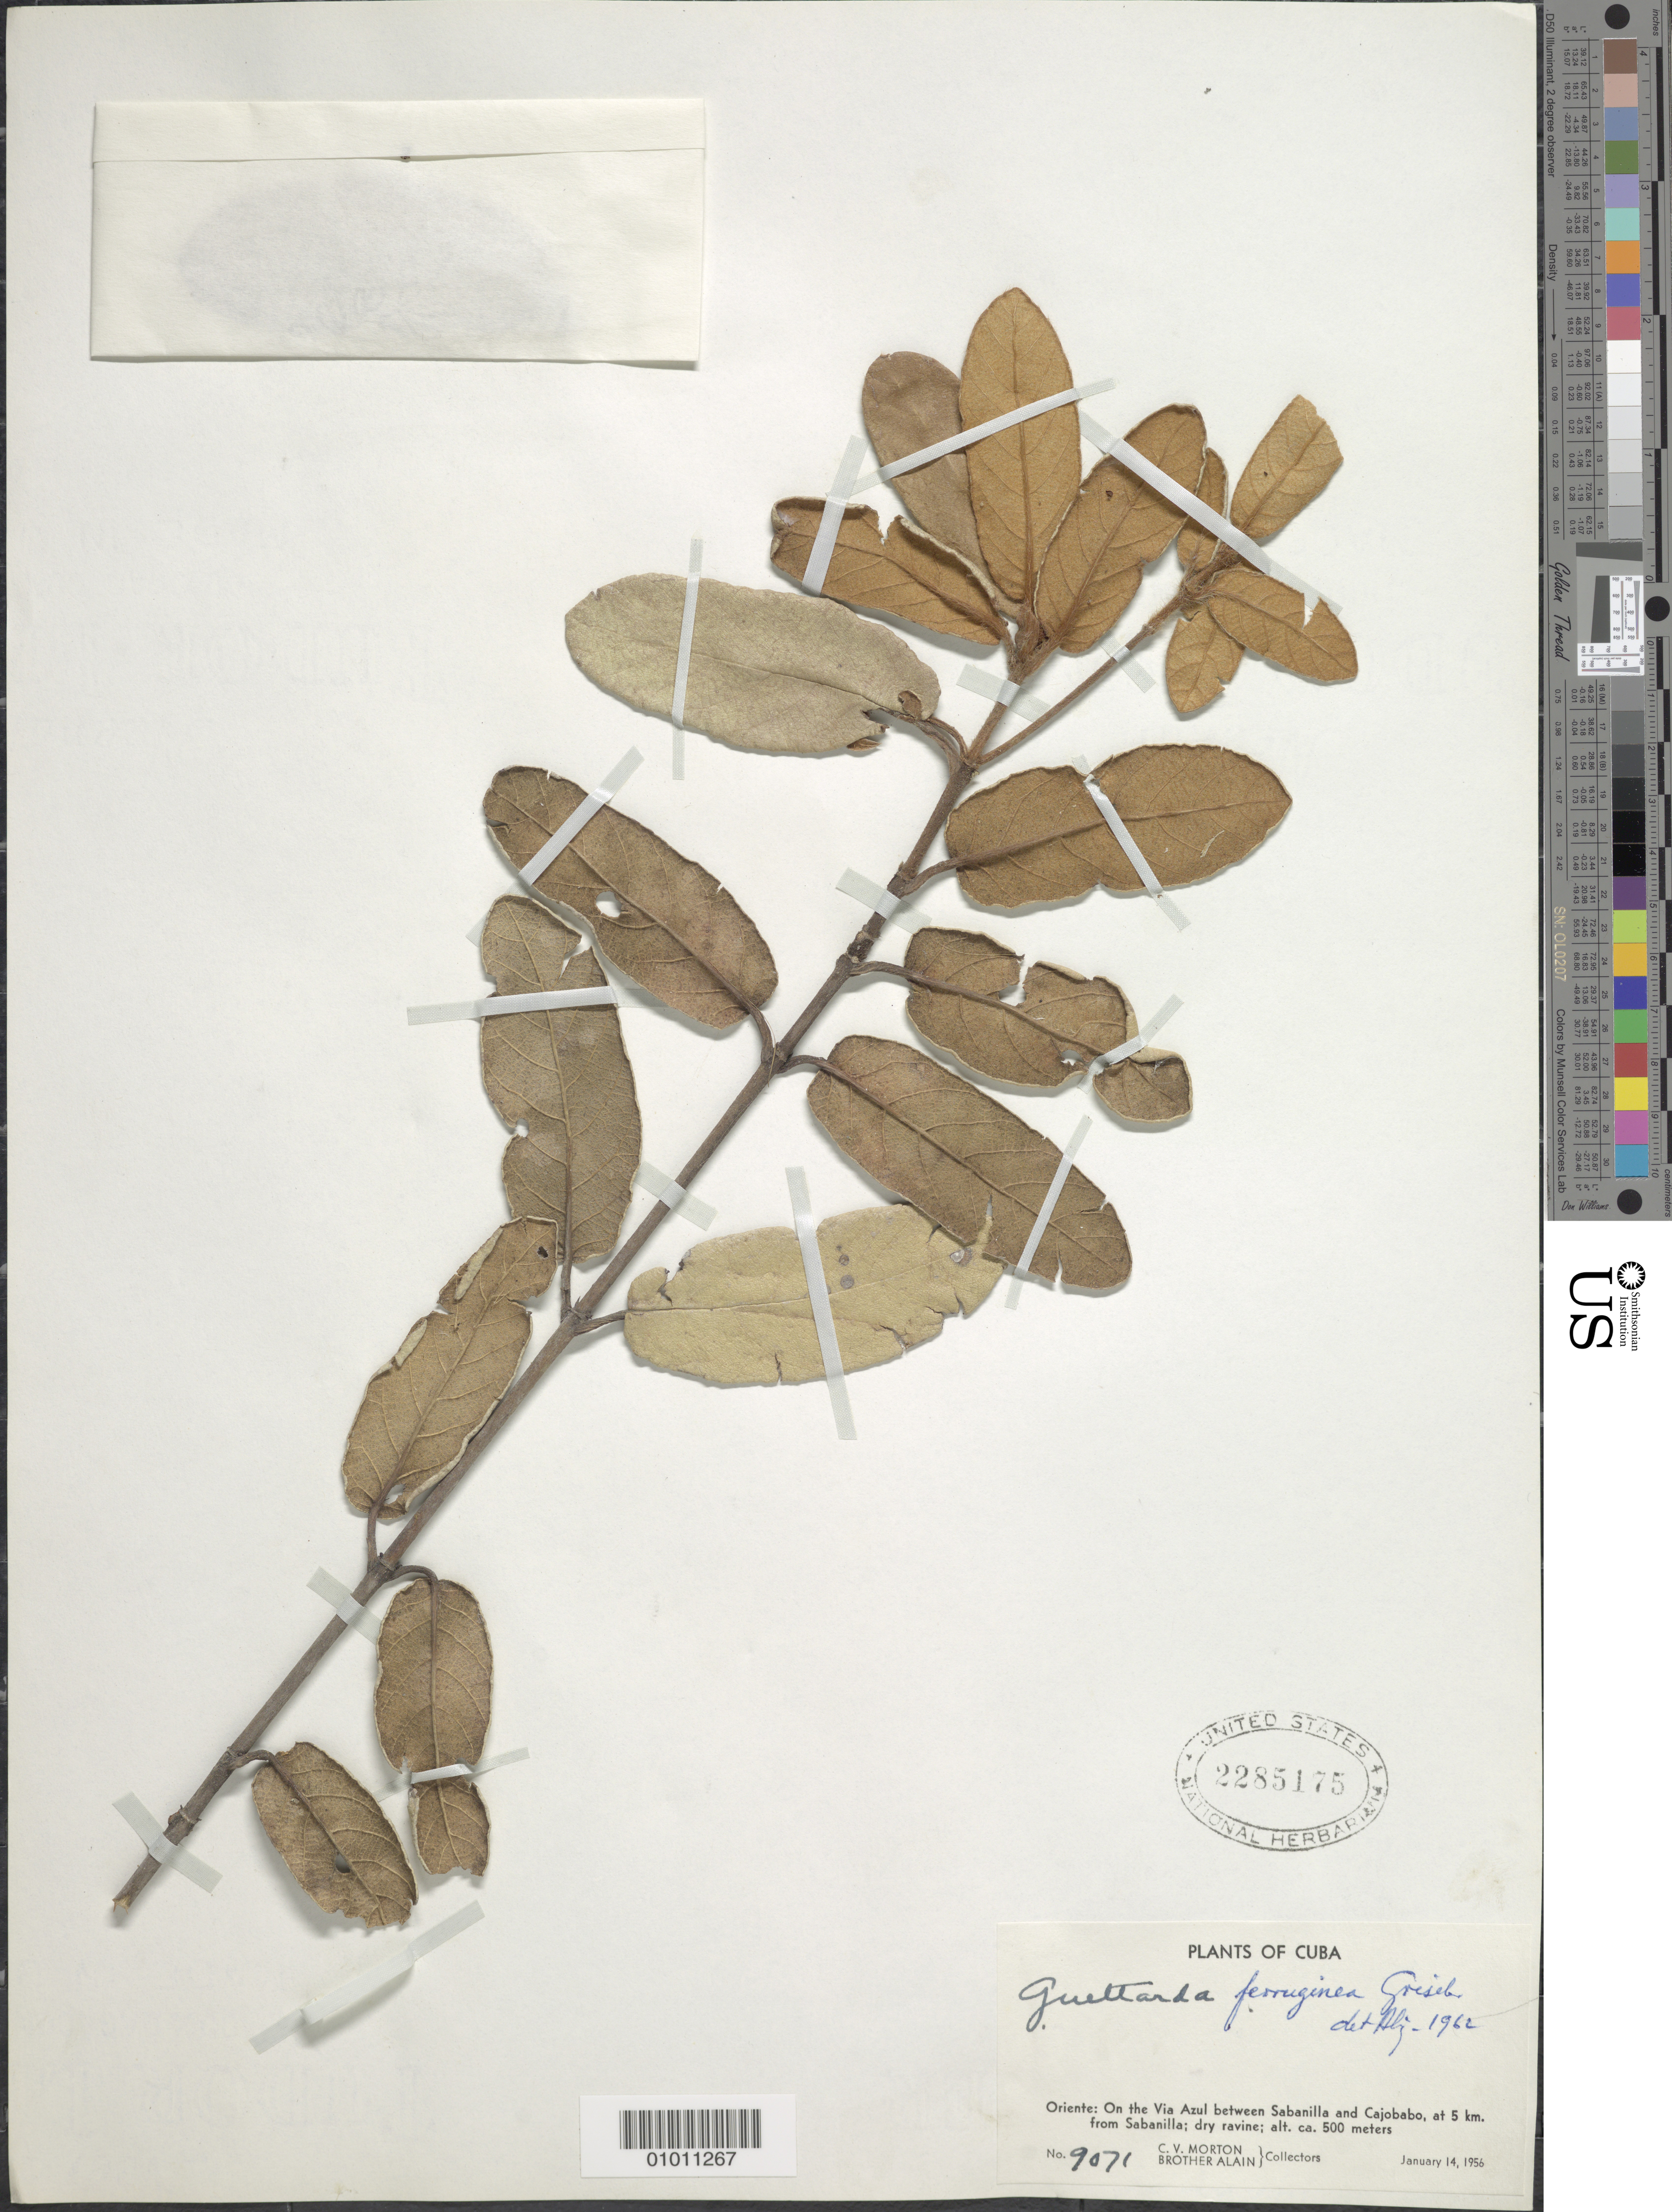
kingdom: Plantae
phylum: Tracheophyta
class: Magnoliopsida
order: Gentianales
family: Rubiaceae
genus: Guettarda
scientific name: Guettarda ferruginea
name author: Griseb.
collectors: C. V. Morton & A. H. Liogier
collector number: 9071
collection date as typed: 14 Jan 1956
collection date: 1956-01-14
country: Cuba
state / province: Oriente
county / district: Dry forest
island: Cuba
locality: Via Azul between Sabanilla and Cajobabo, at 5 km from Sabanilla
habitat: Dry ravine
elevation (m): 500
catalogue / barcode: US 2285175